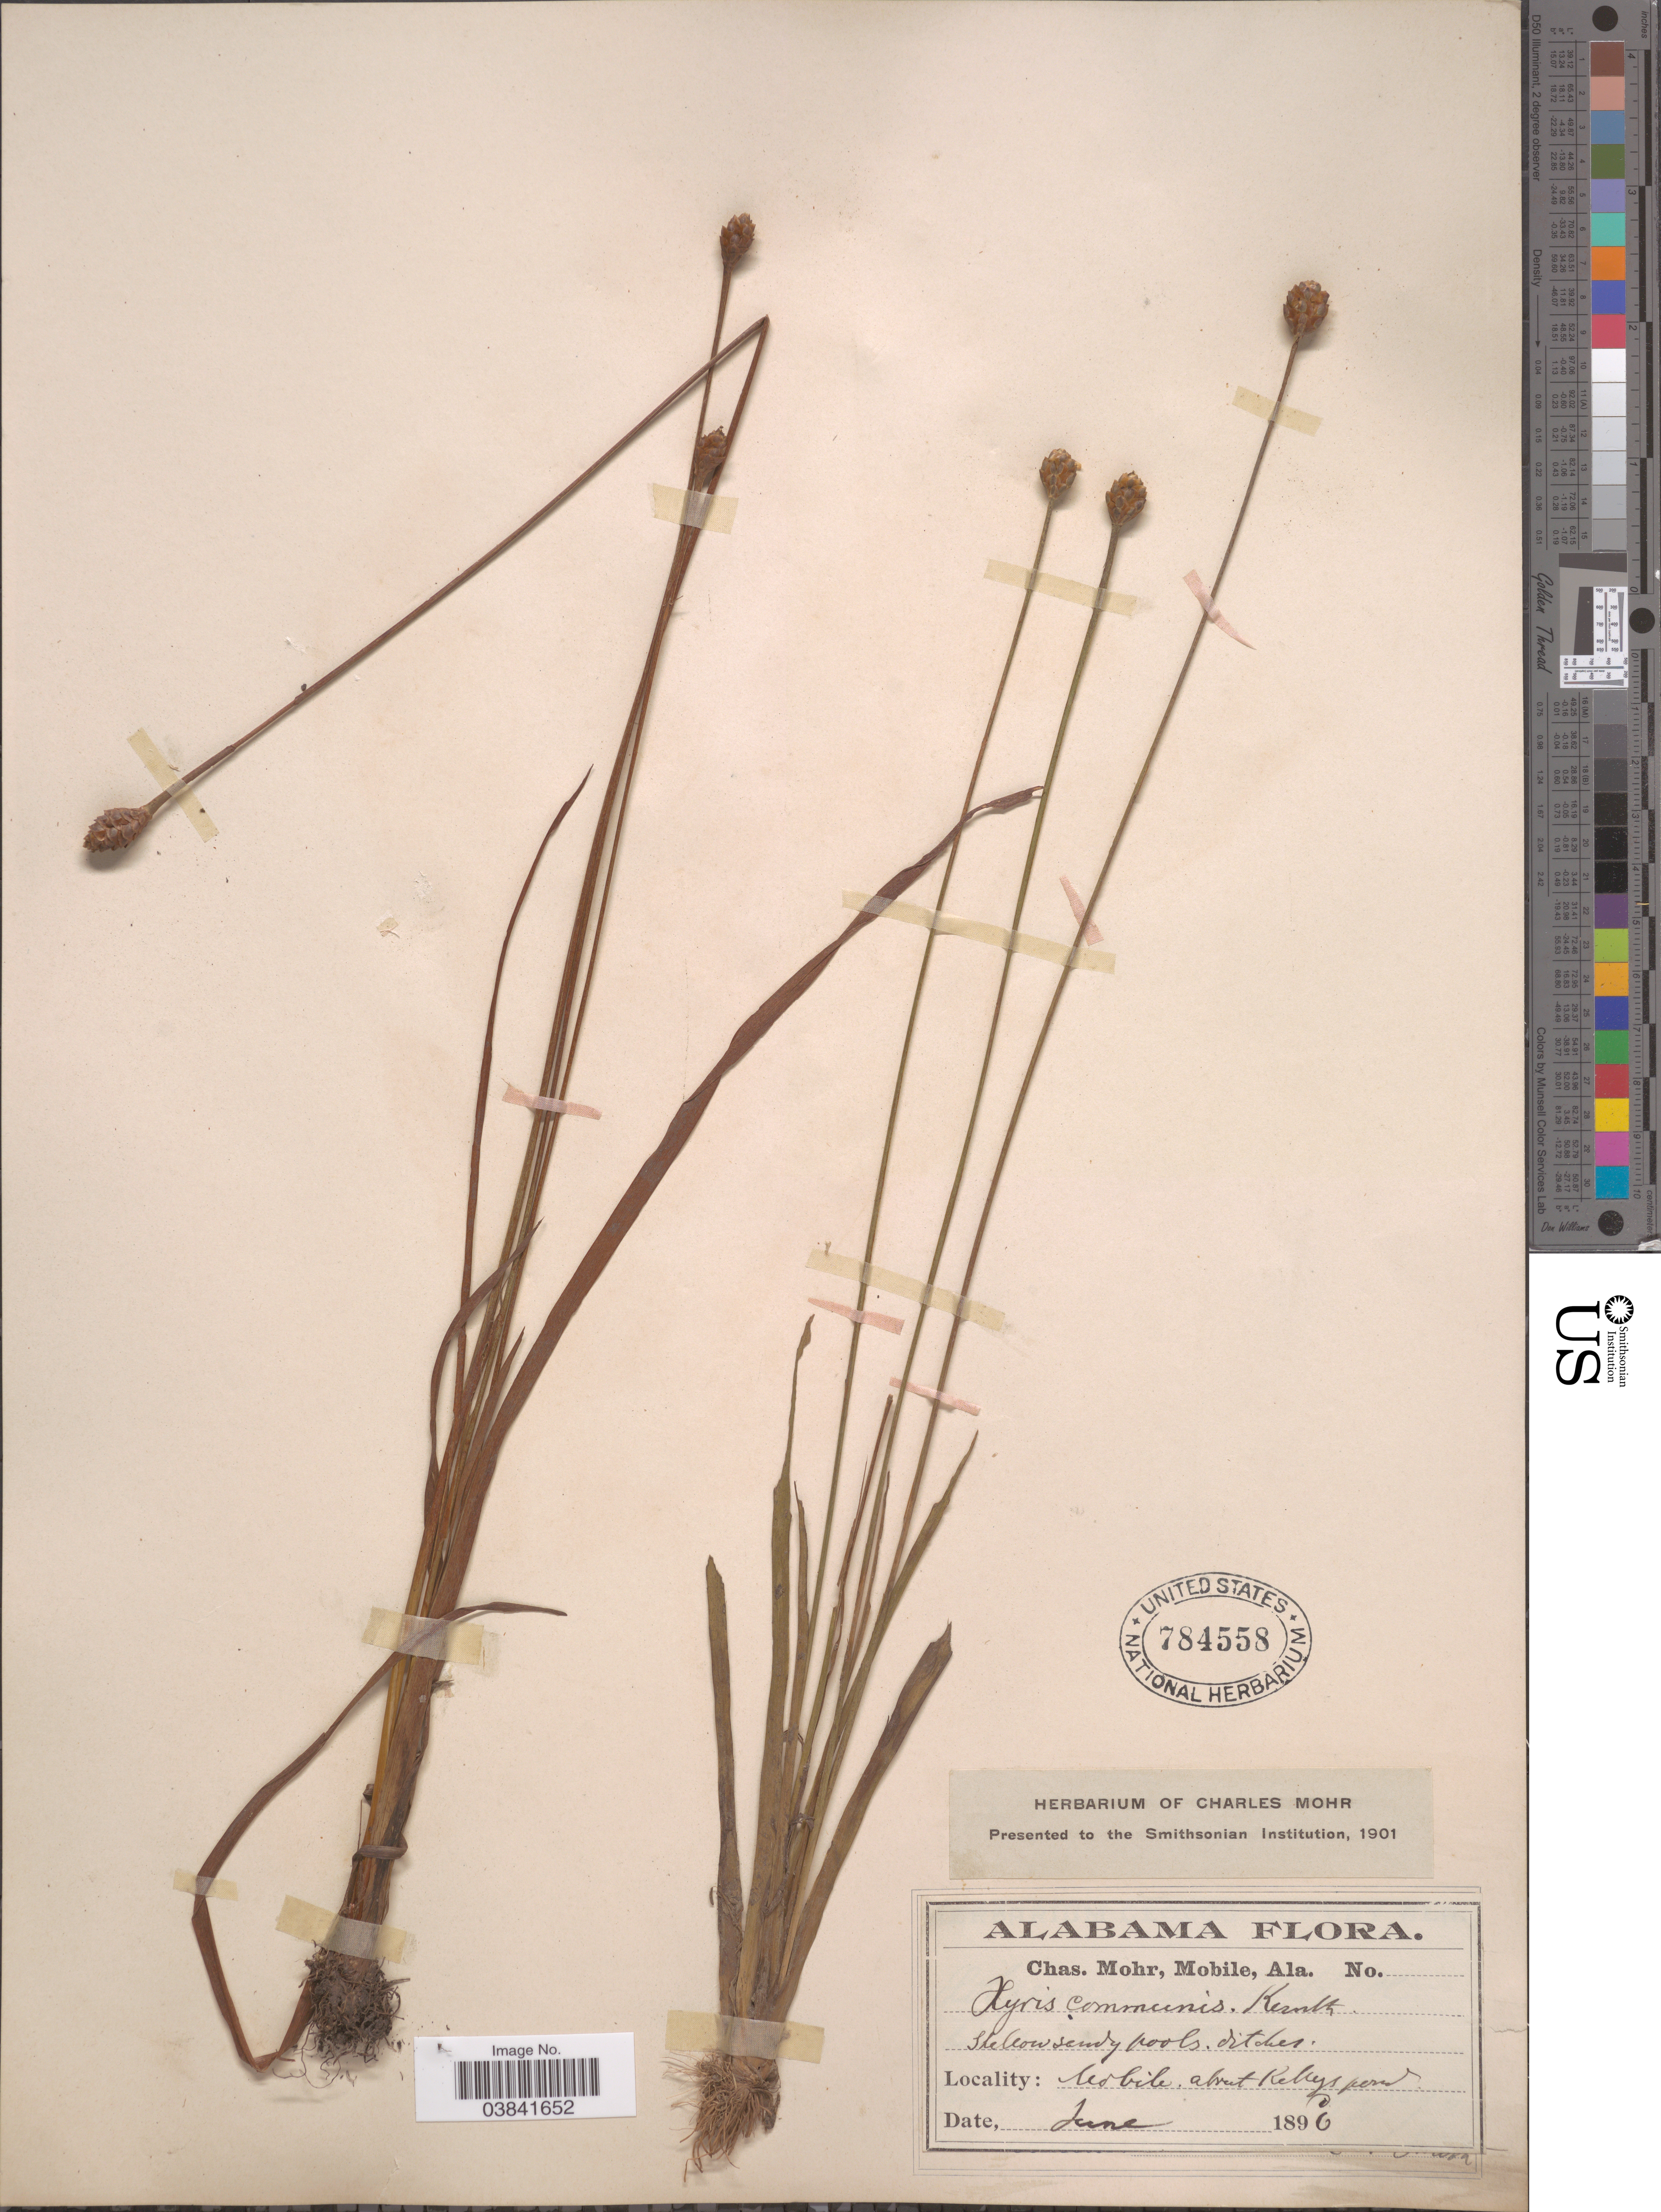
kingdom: Plantae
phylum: Tracheophyta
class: Liliopsida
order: Poales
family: Xyridaceae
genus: Xyris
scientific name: Xyris jupicai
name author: Rich.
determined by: Strong, Mark T., (BOT), Smithsonian Institution - National Museum of Natural History (UNITED STATES)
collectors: C. T. Mohr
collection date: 1896-06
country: United States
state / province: Alabama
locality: Mobile about Kellys pond.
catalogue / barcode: US 784558